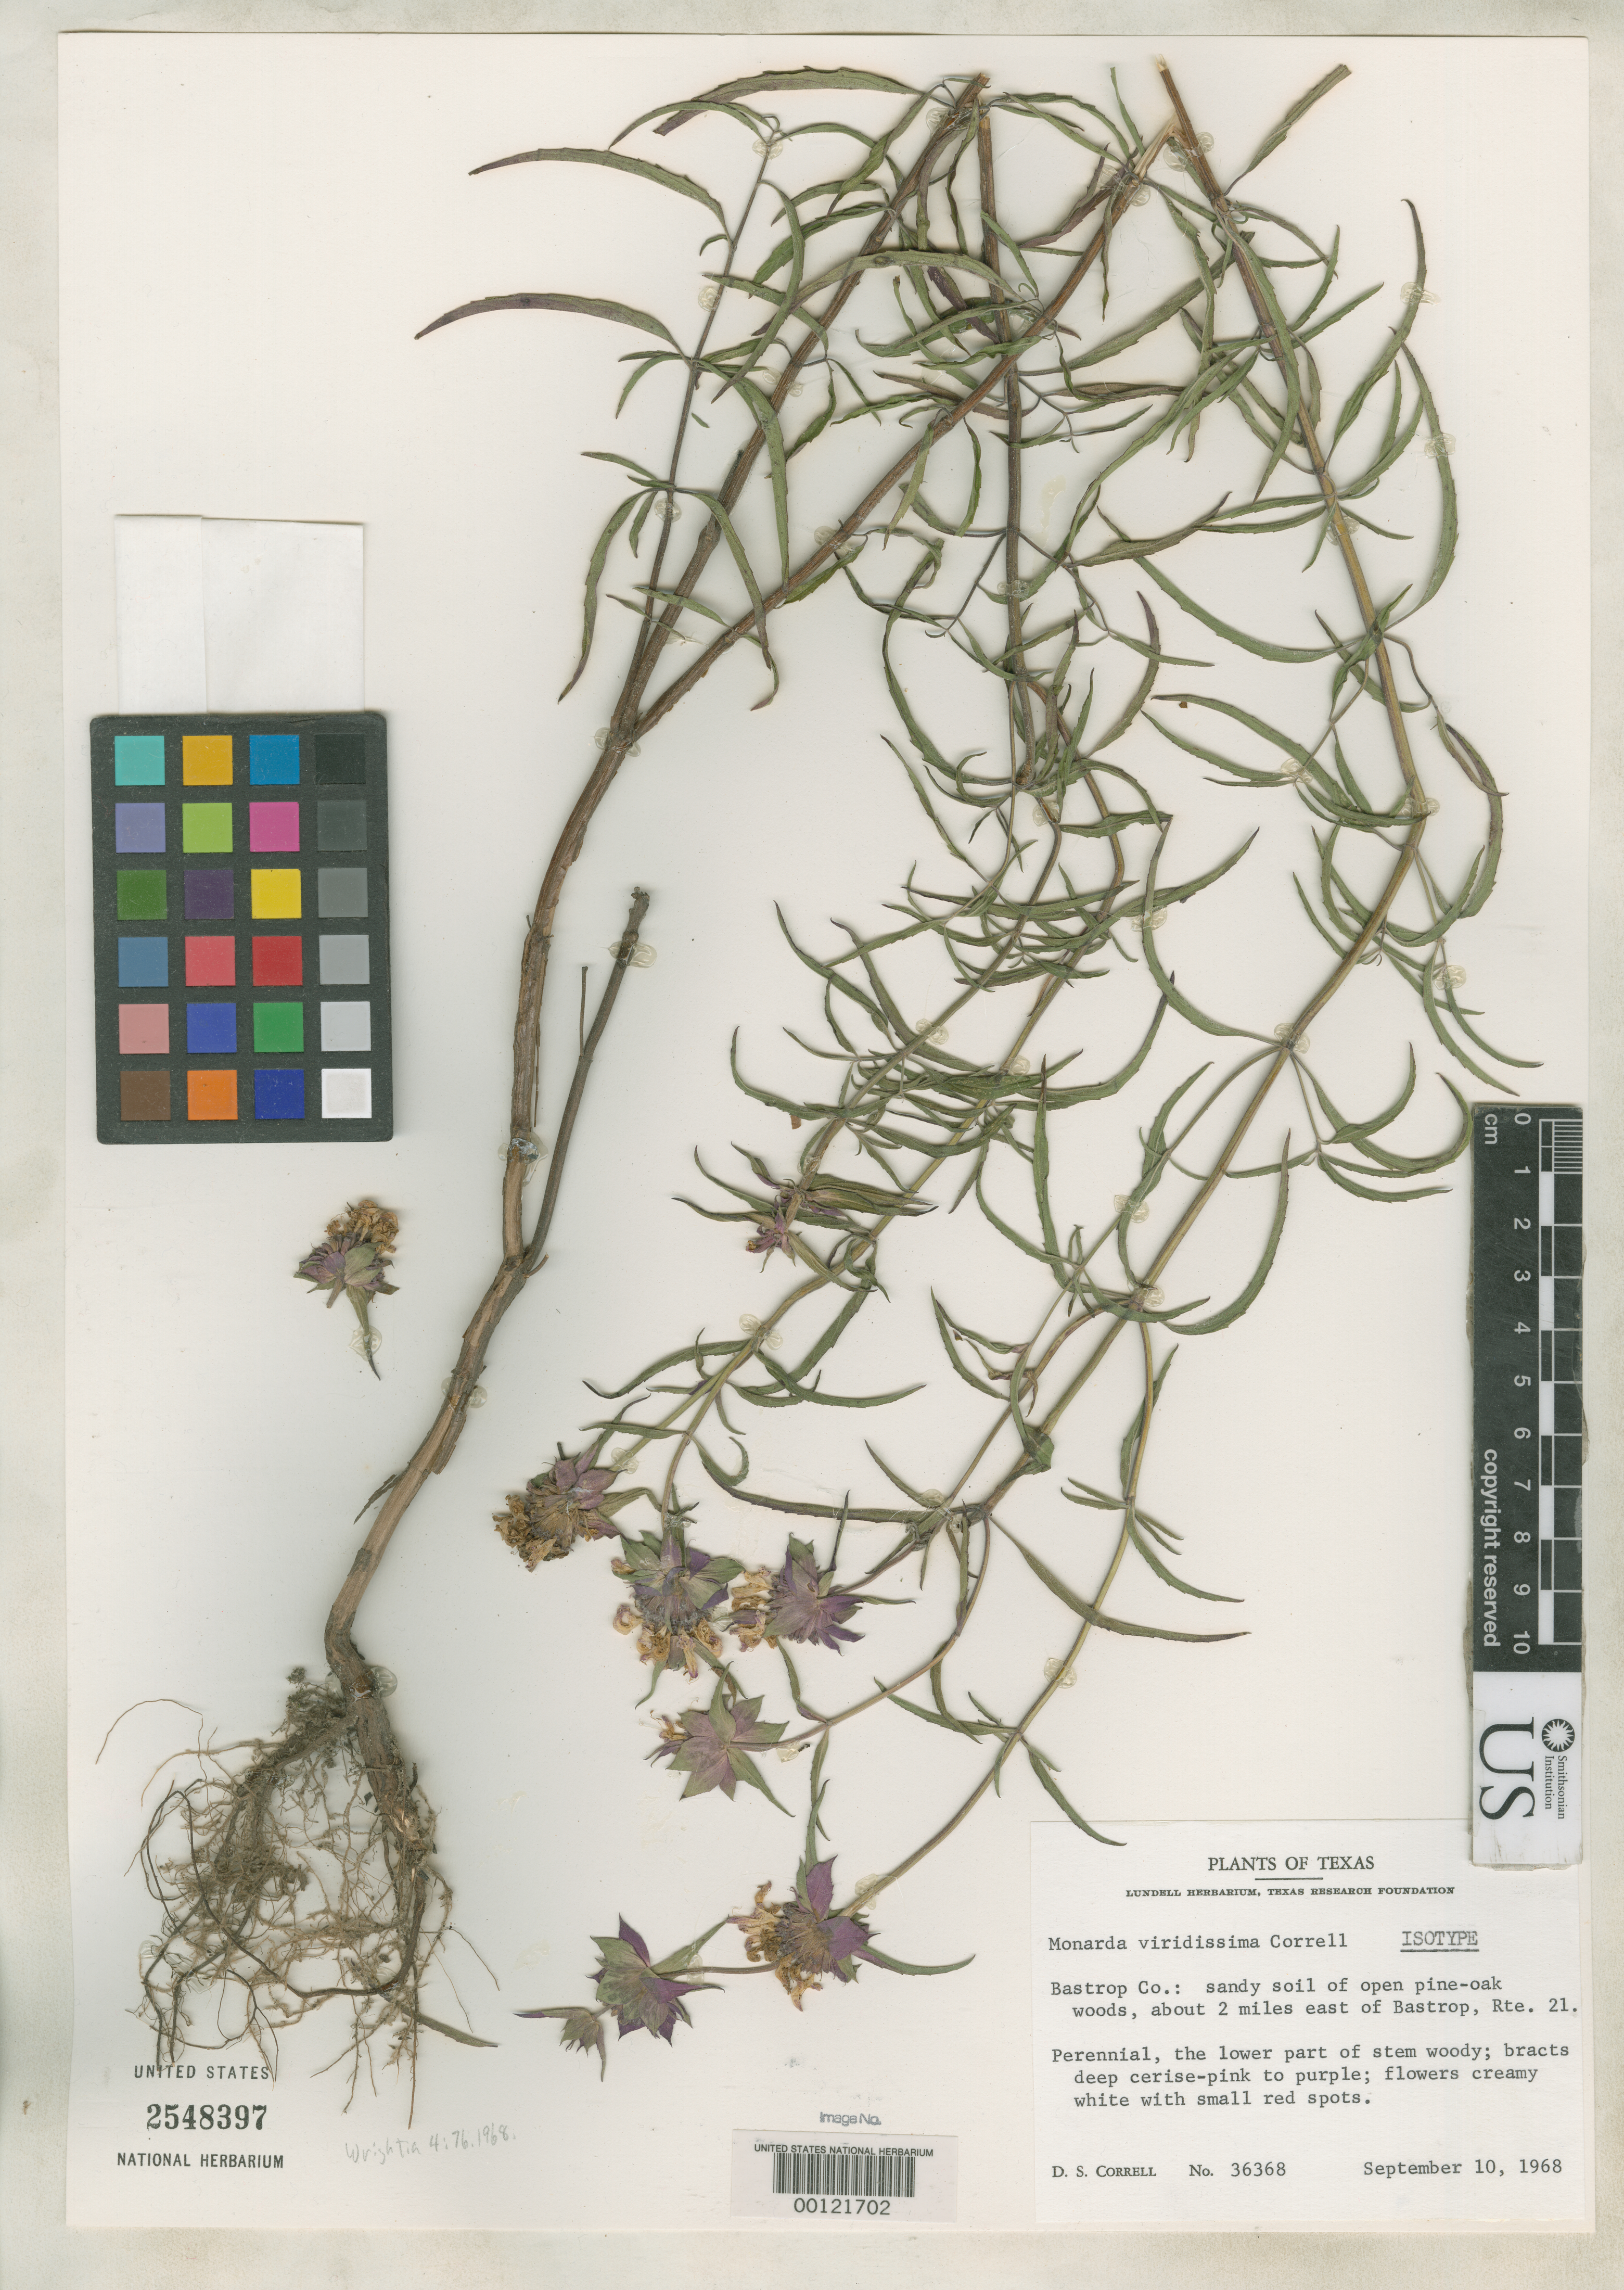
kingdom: Plantae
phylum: Tracheophyta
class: Magnoliopsida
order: Lamiales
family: Lamiaceae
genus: Monarda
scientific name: Monarda viridissima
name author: Correll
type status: Isotype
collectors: D. S. Correll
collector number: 36368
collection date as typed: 10 Sep 1968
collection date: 1968-09-10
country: United States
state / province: Texas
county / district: Bastrop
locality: Bastrop.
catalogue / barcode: US 2548397